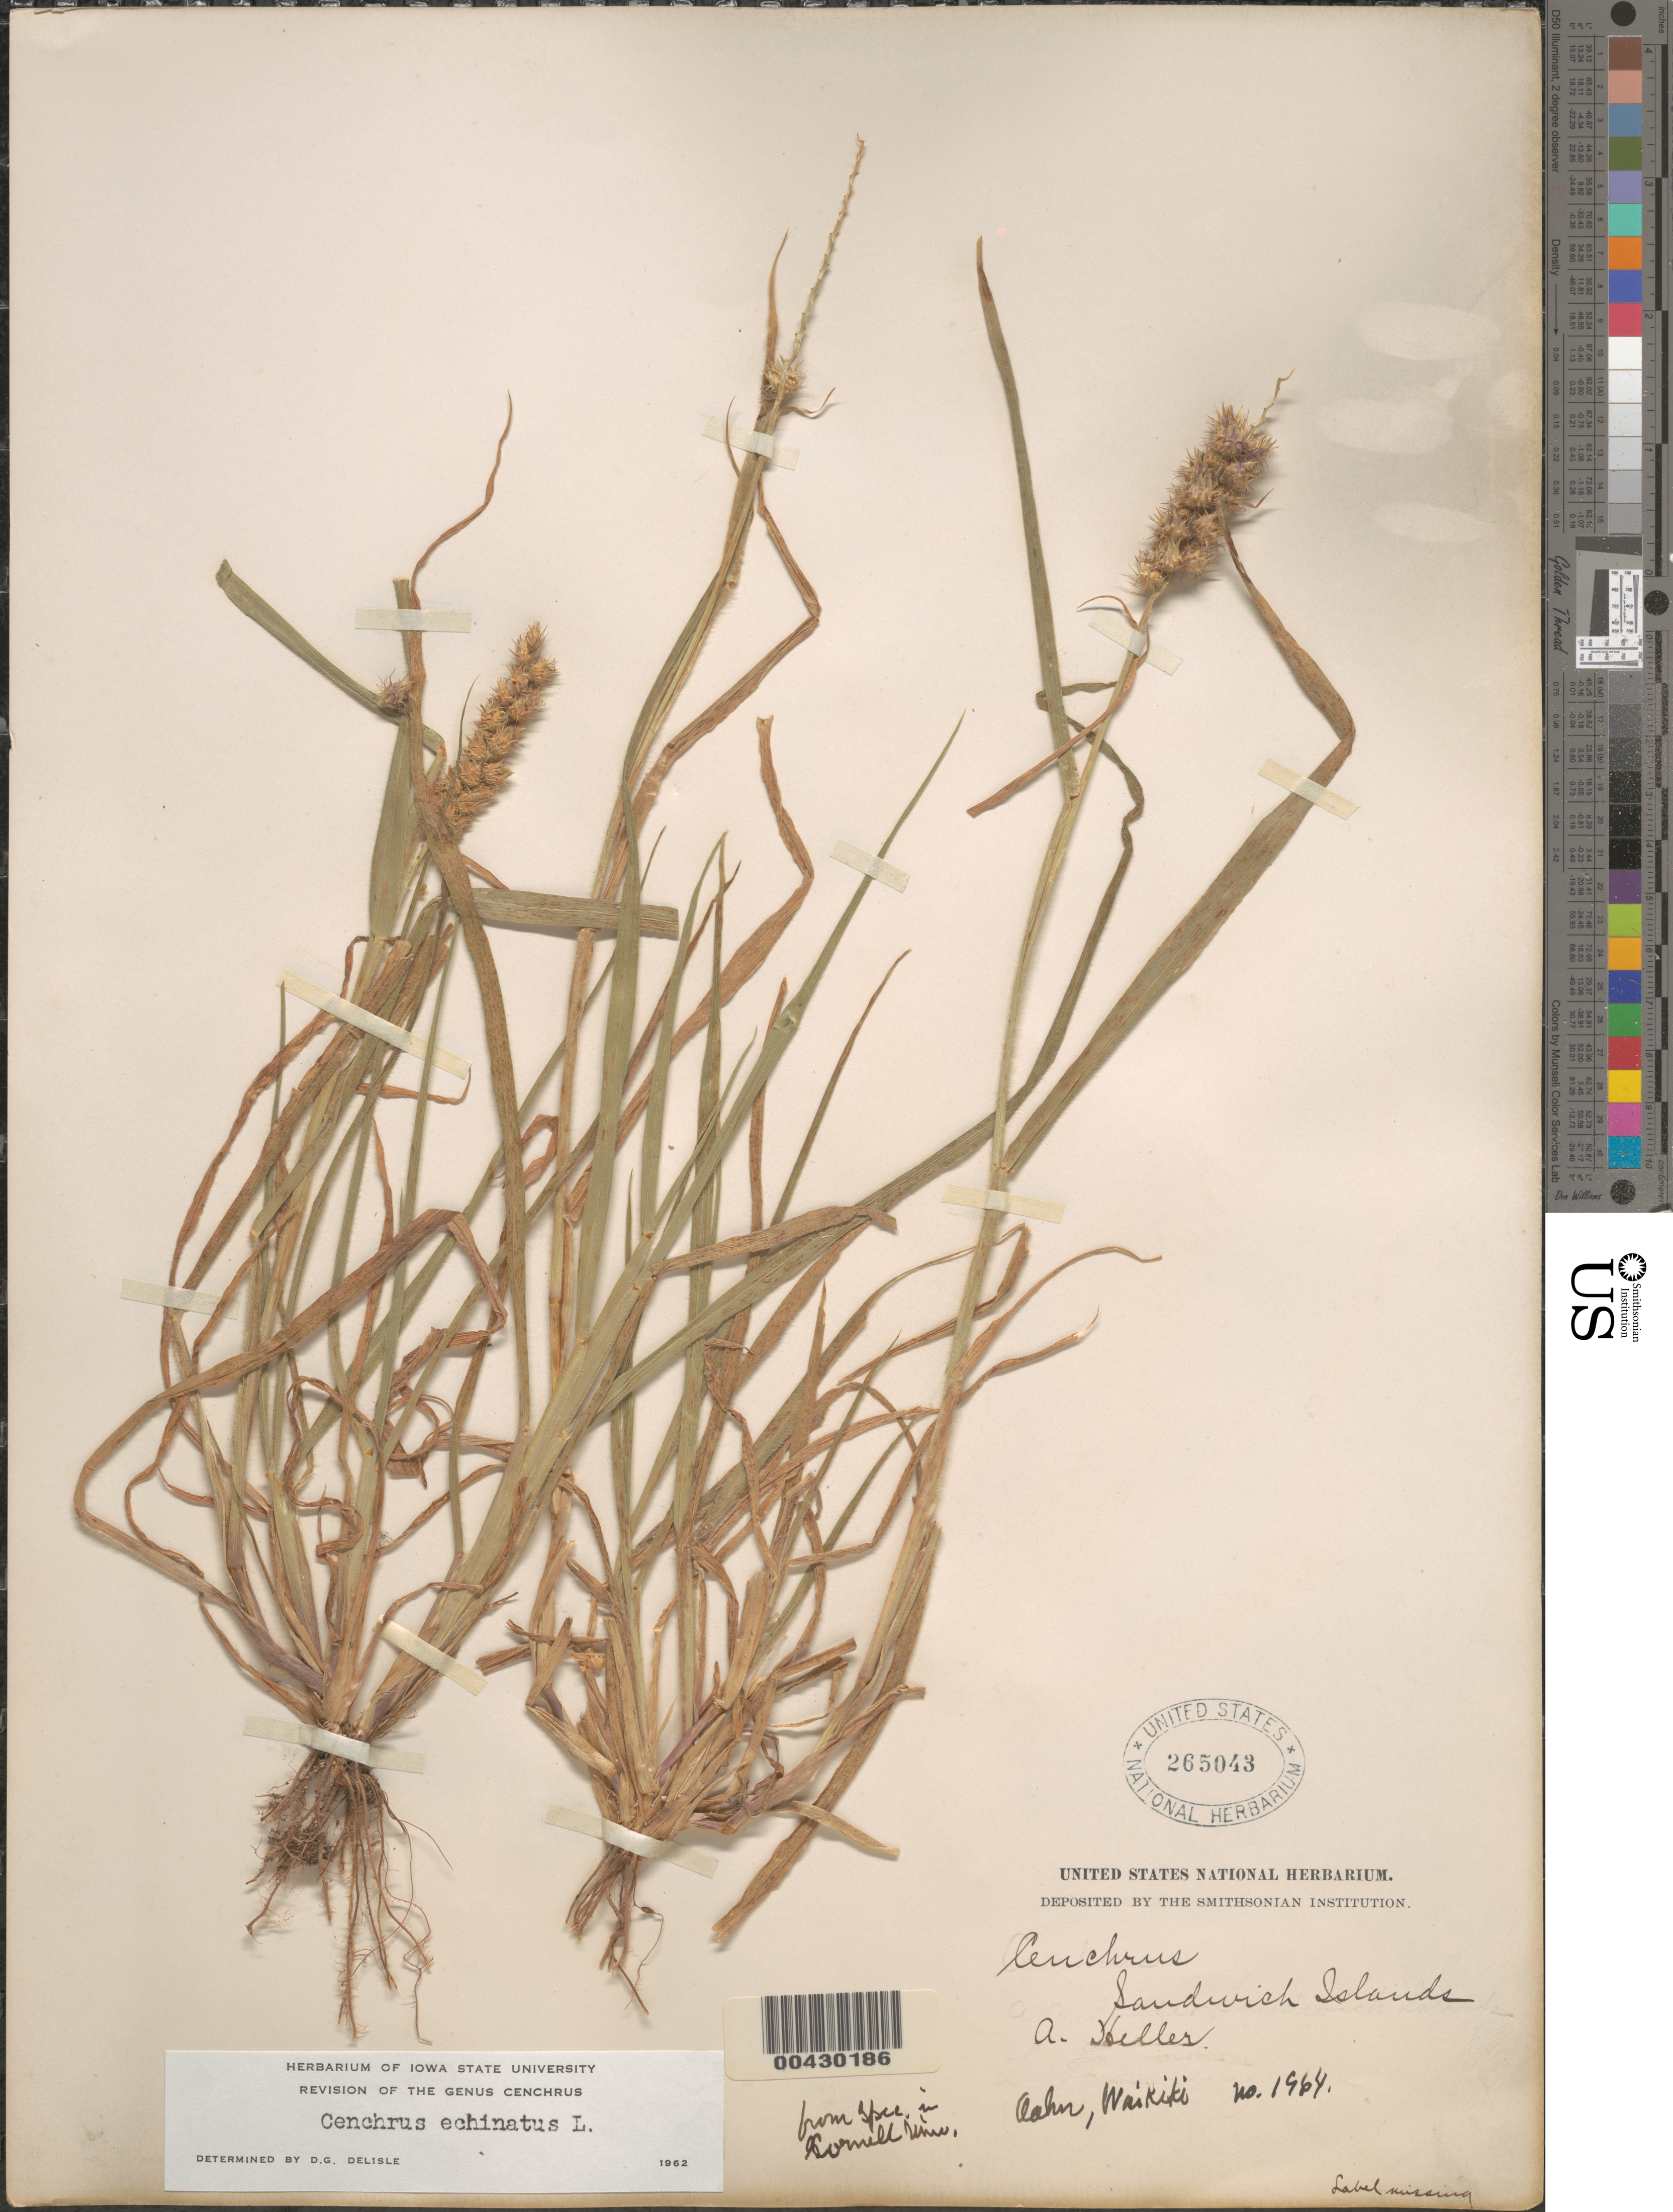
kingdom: Plantae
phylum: Tracheophyta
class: Liliopsida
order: Poales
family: Poaceae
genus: Cenchrus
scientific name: Cenchrus echinatus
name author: L.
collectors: A. A. Heller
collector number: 1964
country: United States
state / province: Hawaii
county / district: Honolulu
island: Oahu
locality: Waikiki (Sandwich Islands)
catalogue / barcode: US 265043